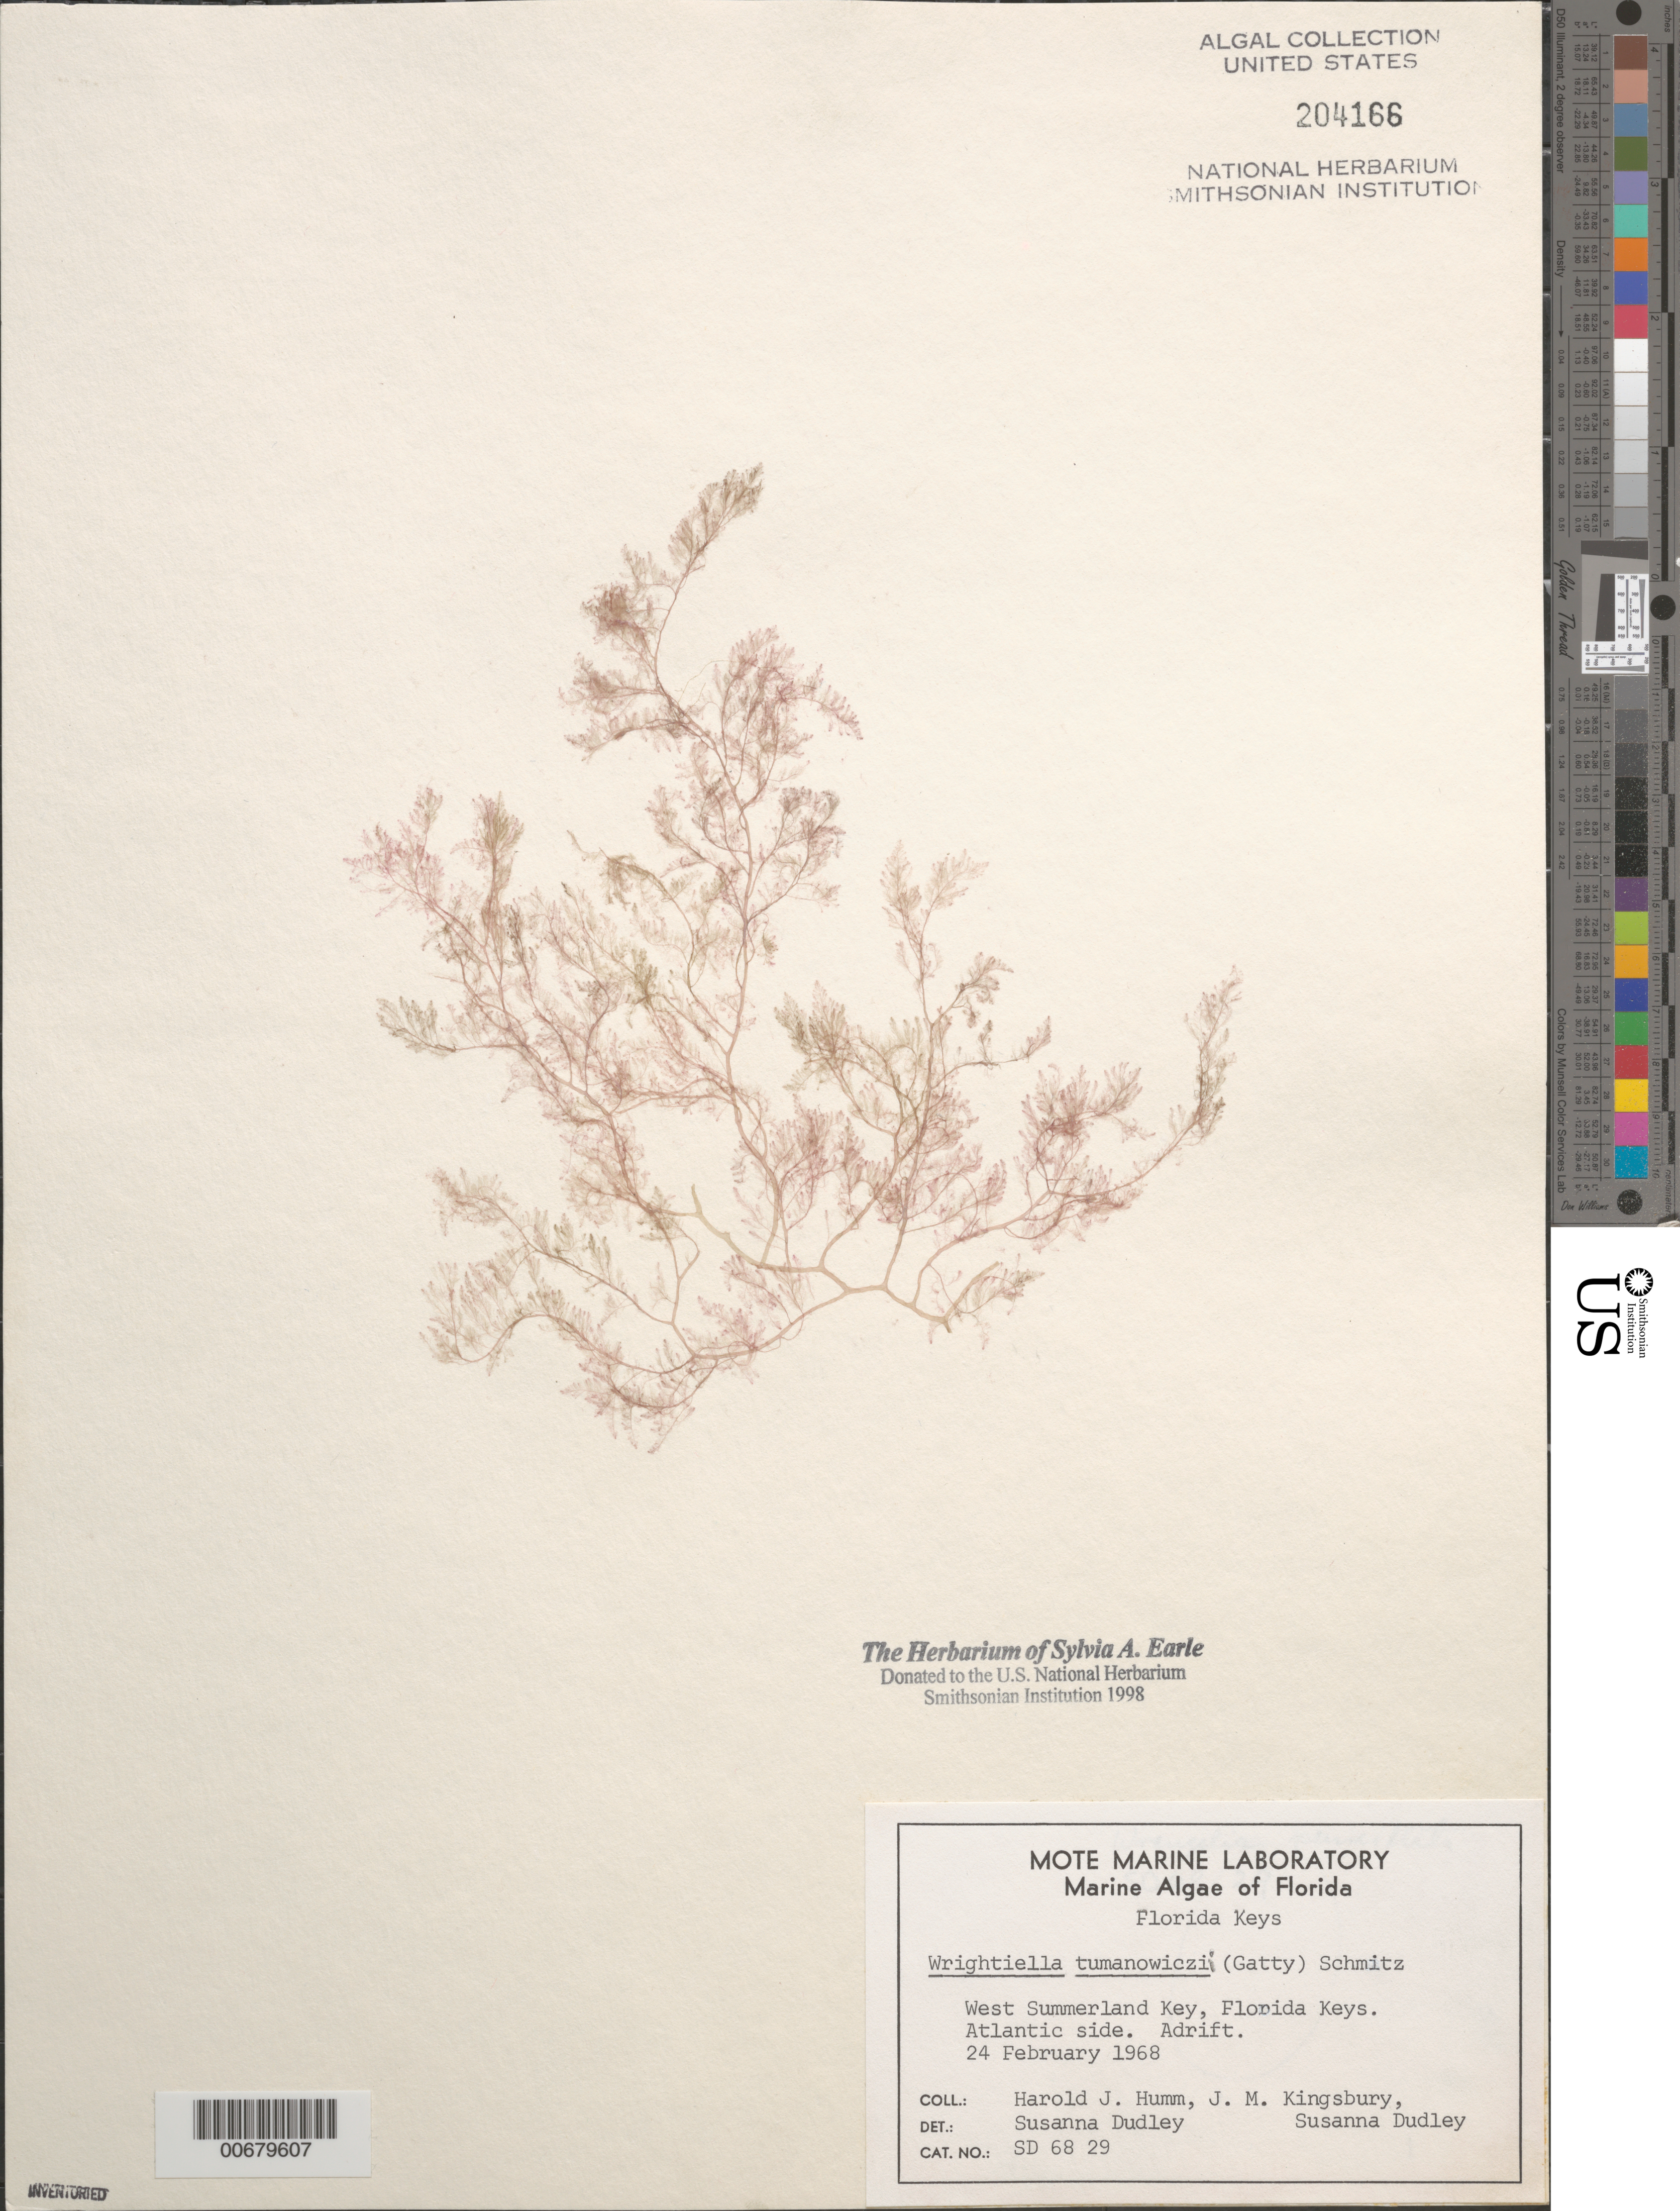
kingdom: Plantae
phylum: Rhodophyta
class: Florideophyceae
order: Ceramiales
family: Rhodomelaceae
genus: Wrightiella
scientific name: Wrightiella tumanowiczii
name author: (Gatty ex Harv.) F. Schmitz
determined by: Dudley, S.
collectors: H. J. Humm, J. Kingsbury & S. Dudley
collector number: SD 68 29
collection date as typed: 24 Feb 1968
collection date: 1968-02-24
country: United States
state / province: Florida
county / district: Monroe County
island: West Summerland Key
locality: Atlantic Ocean side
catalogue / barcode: US 204166